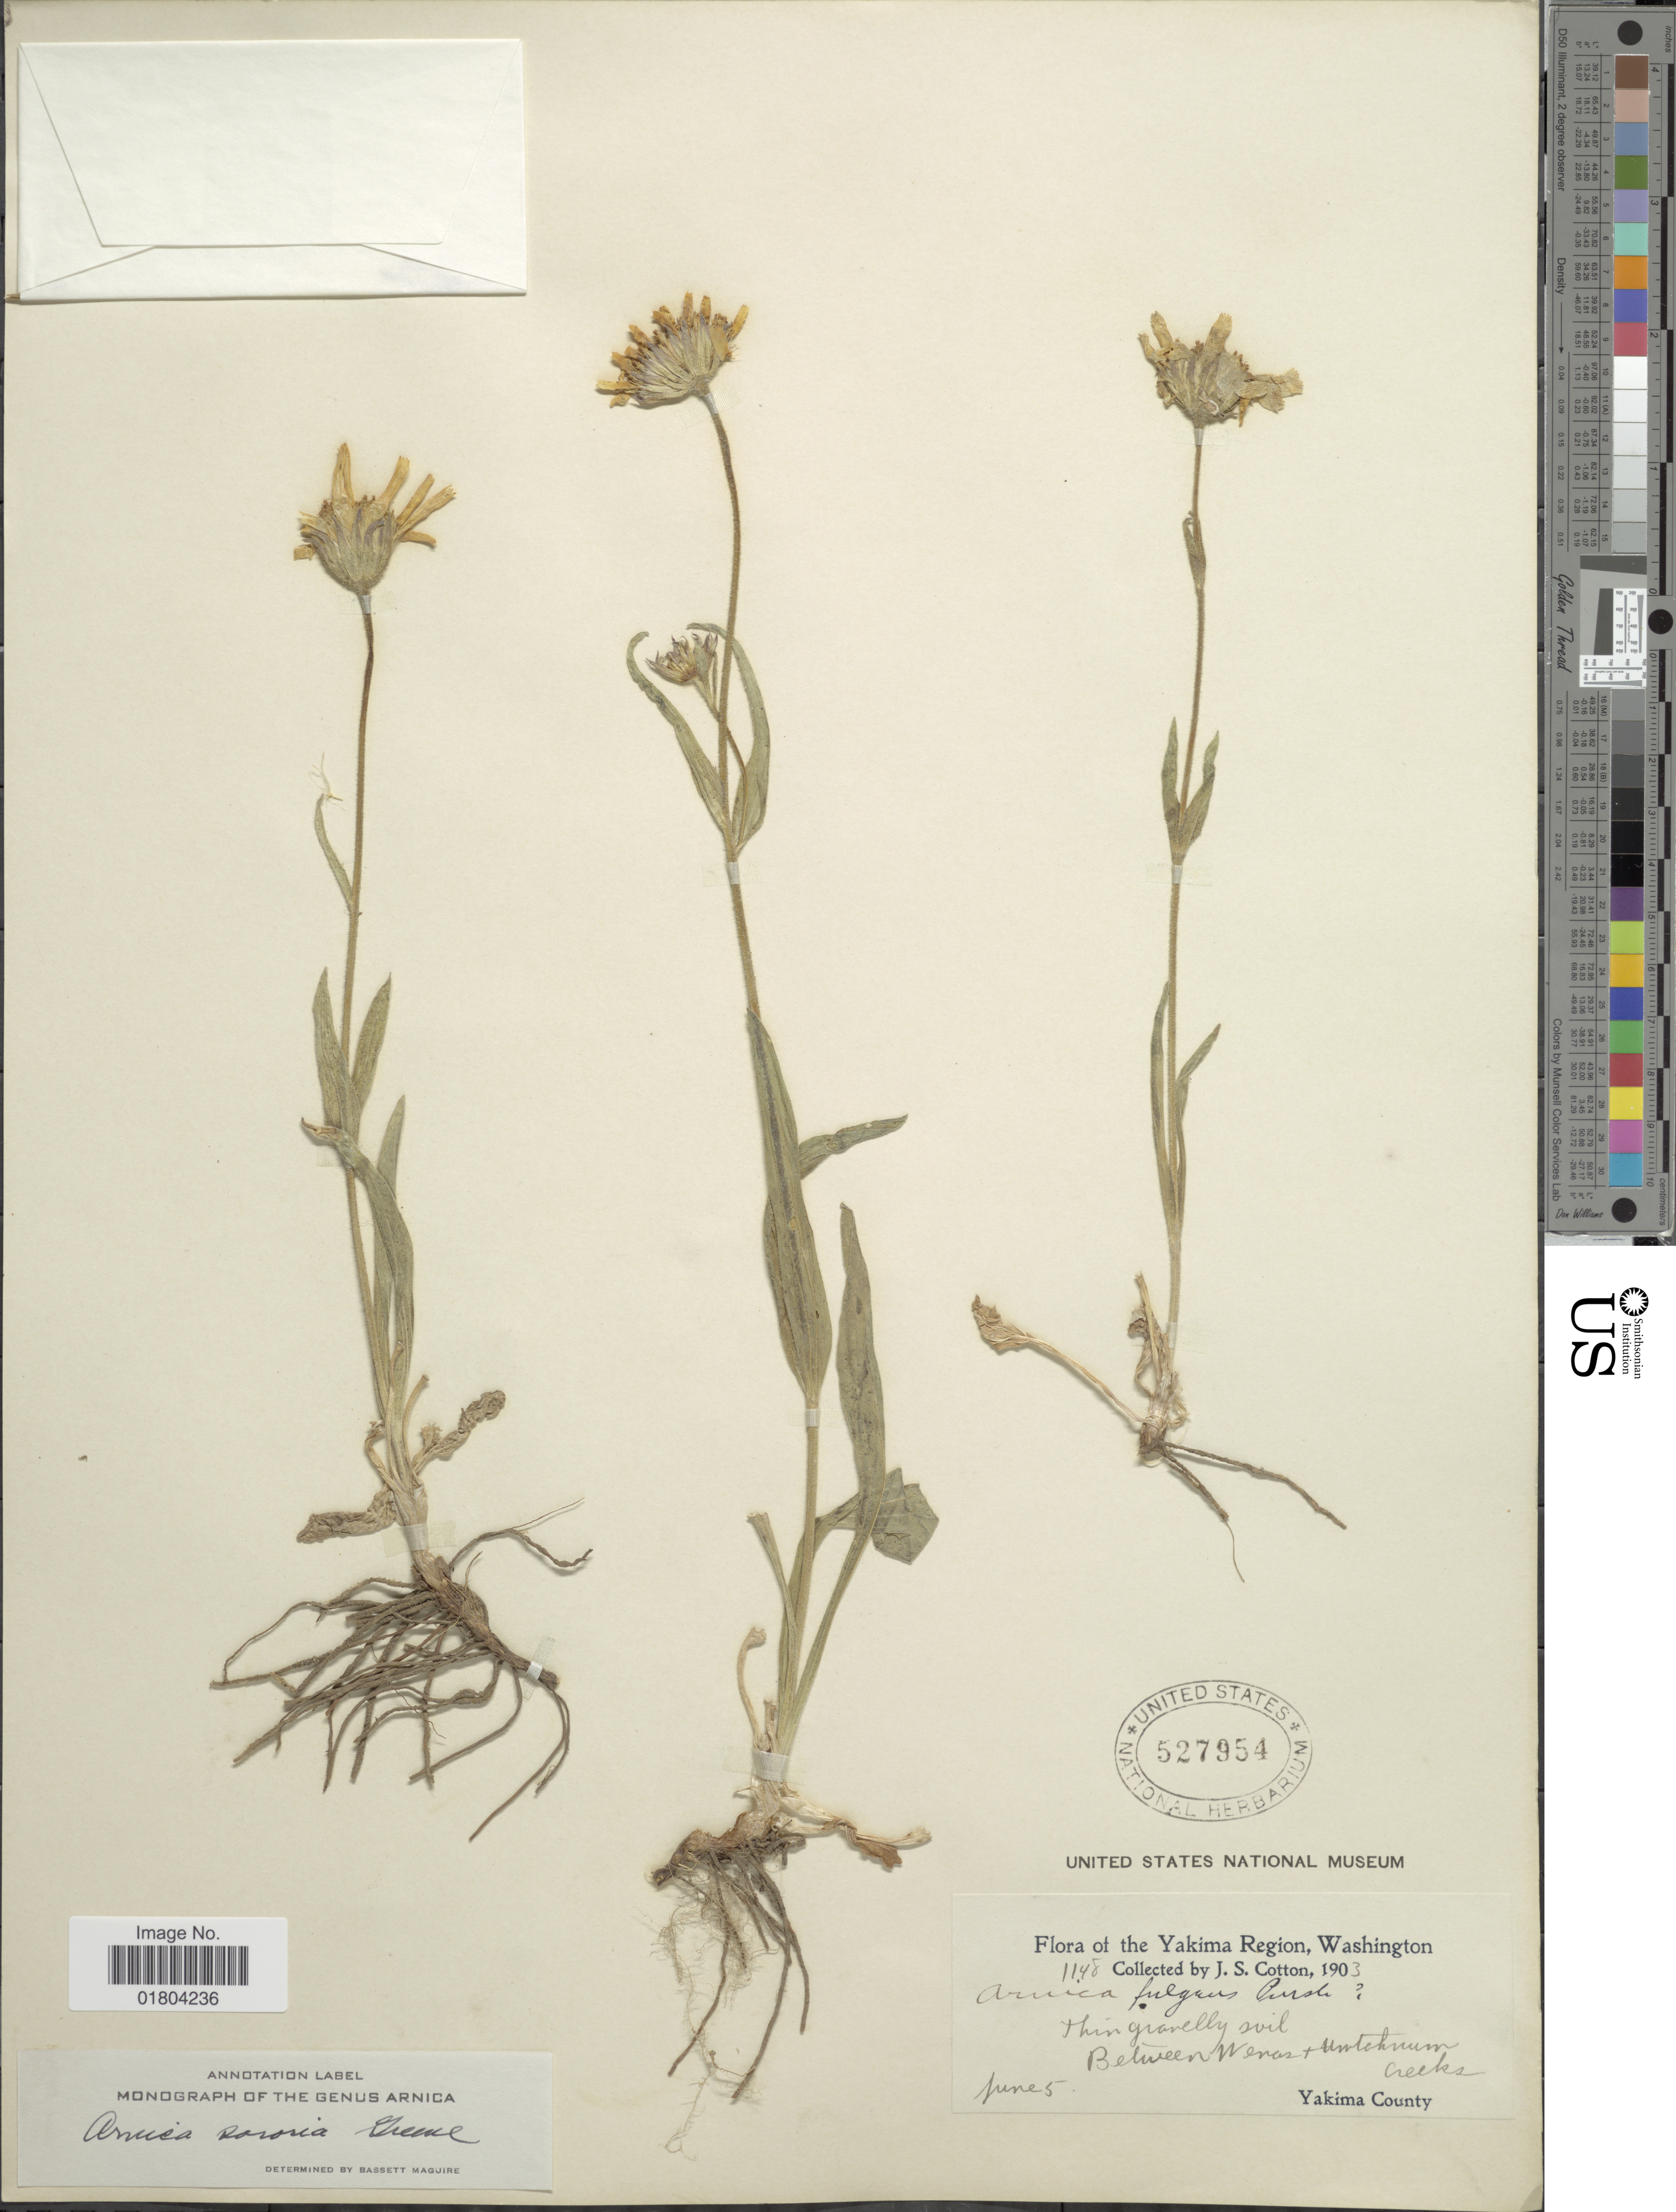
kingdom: Plantae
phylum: Tracheophyta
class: Magnoliopsida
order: Asterales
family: Asteraceae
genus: Arnica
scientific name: Arnica sororia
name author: Greene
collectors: J. S. Cotton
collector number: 1148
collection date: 1903-06-05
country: United States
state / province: Washington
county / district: Yakima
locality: The Yakima Region, Thin gravelly soil, Between Wenar + Umtchnum Creeks, Yakima County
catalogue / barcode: US 527954